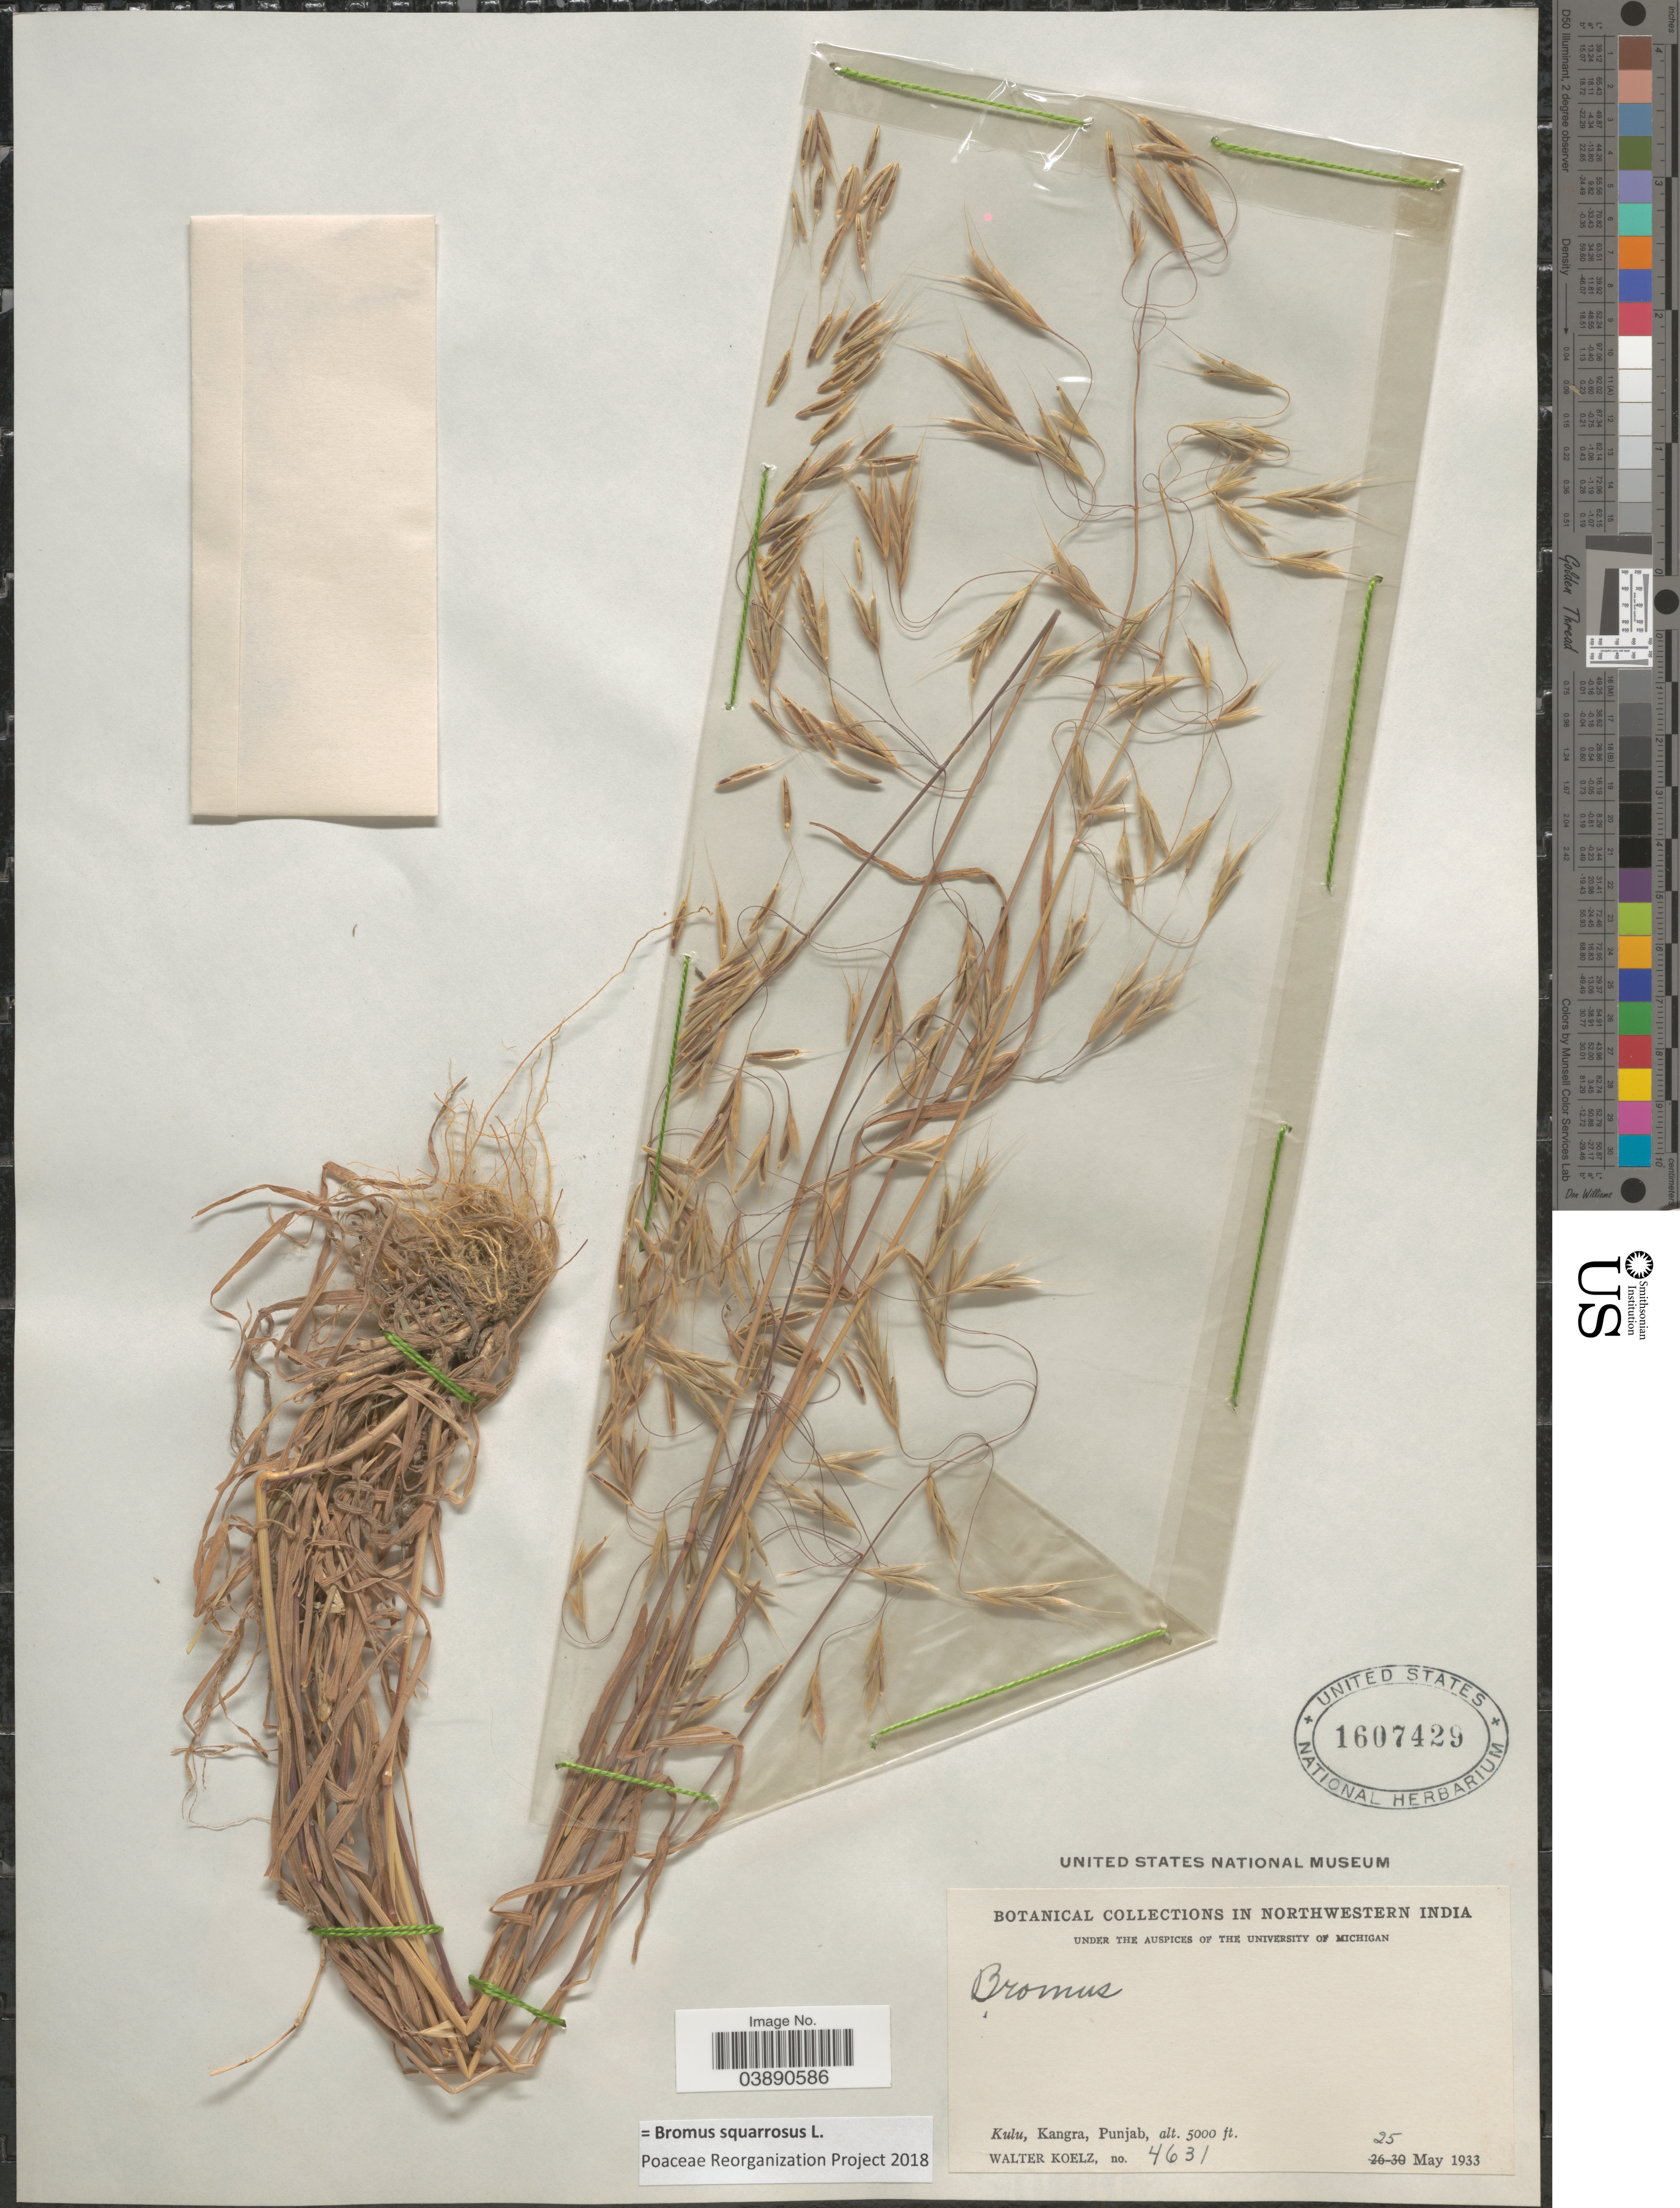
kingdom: Plantae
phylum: Tracheophyta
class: Liliopsida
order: Poales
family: Poaceae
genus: Bromus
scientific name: Bromus squarrosus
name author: L.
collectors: W. N. Koelz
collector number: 4631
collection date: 1933-05-25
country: India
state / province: Punjab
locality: Northwestern India. Kulu, Kangra.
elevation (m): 1524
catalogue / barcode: US 1607429